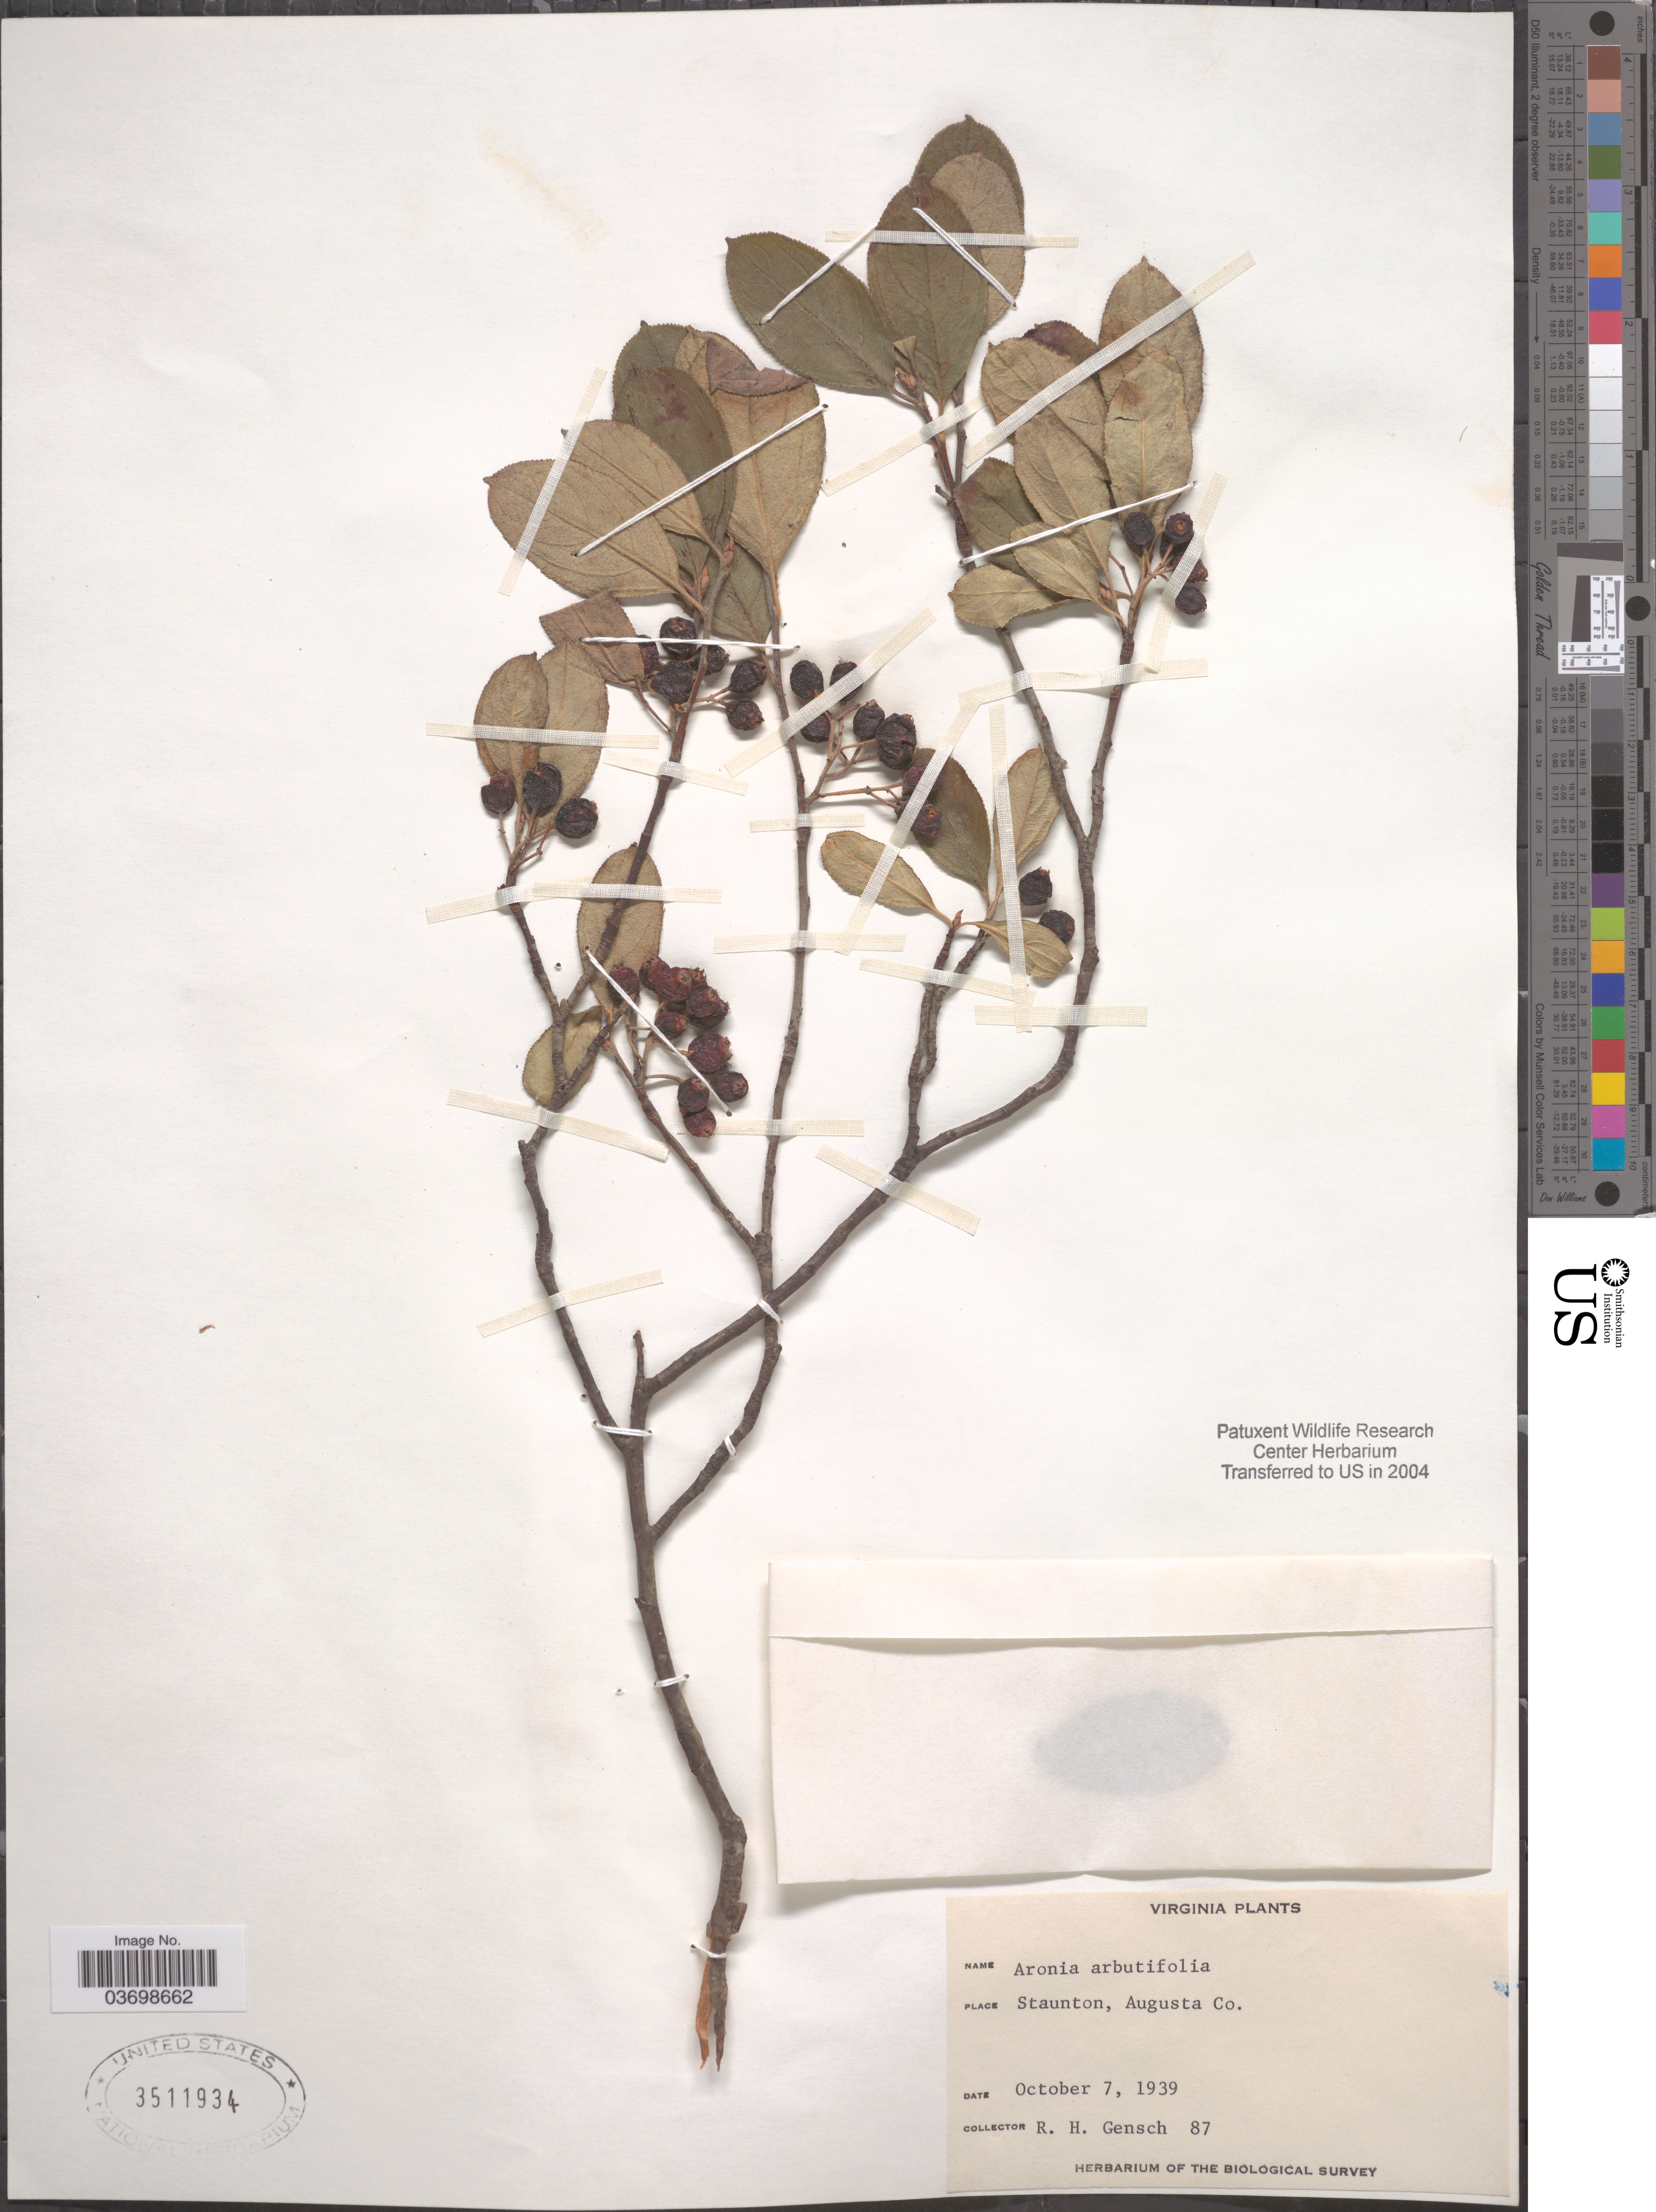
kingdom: Plantae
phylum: Tracheophyta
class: Magnoliopsida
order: Rosales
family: Rosaceae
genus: Aronia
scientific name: Aronia arbutifolia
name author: (L.) Pers.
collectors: R. Gensch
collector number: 87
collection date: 1939-10-07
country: United States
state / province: Virginia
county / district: Augusta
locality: Staunton, Augusta Co.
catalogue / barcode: US 3511934